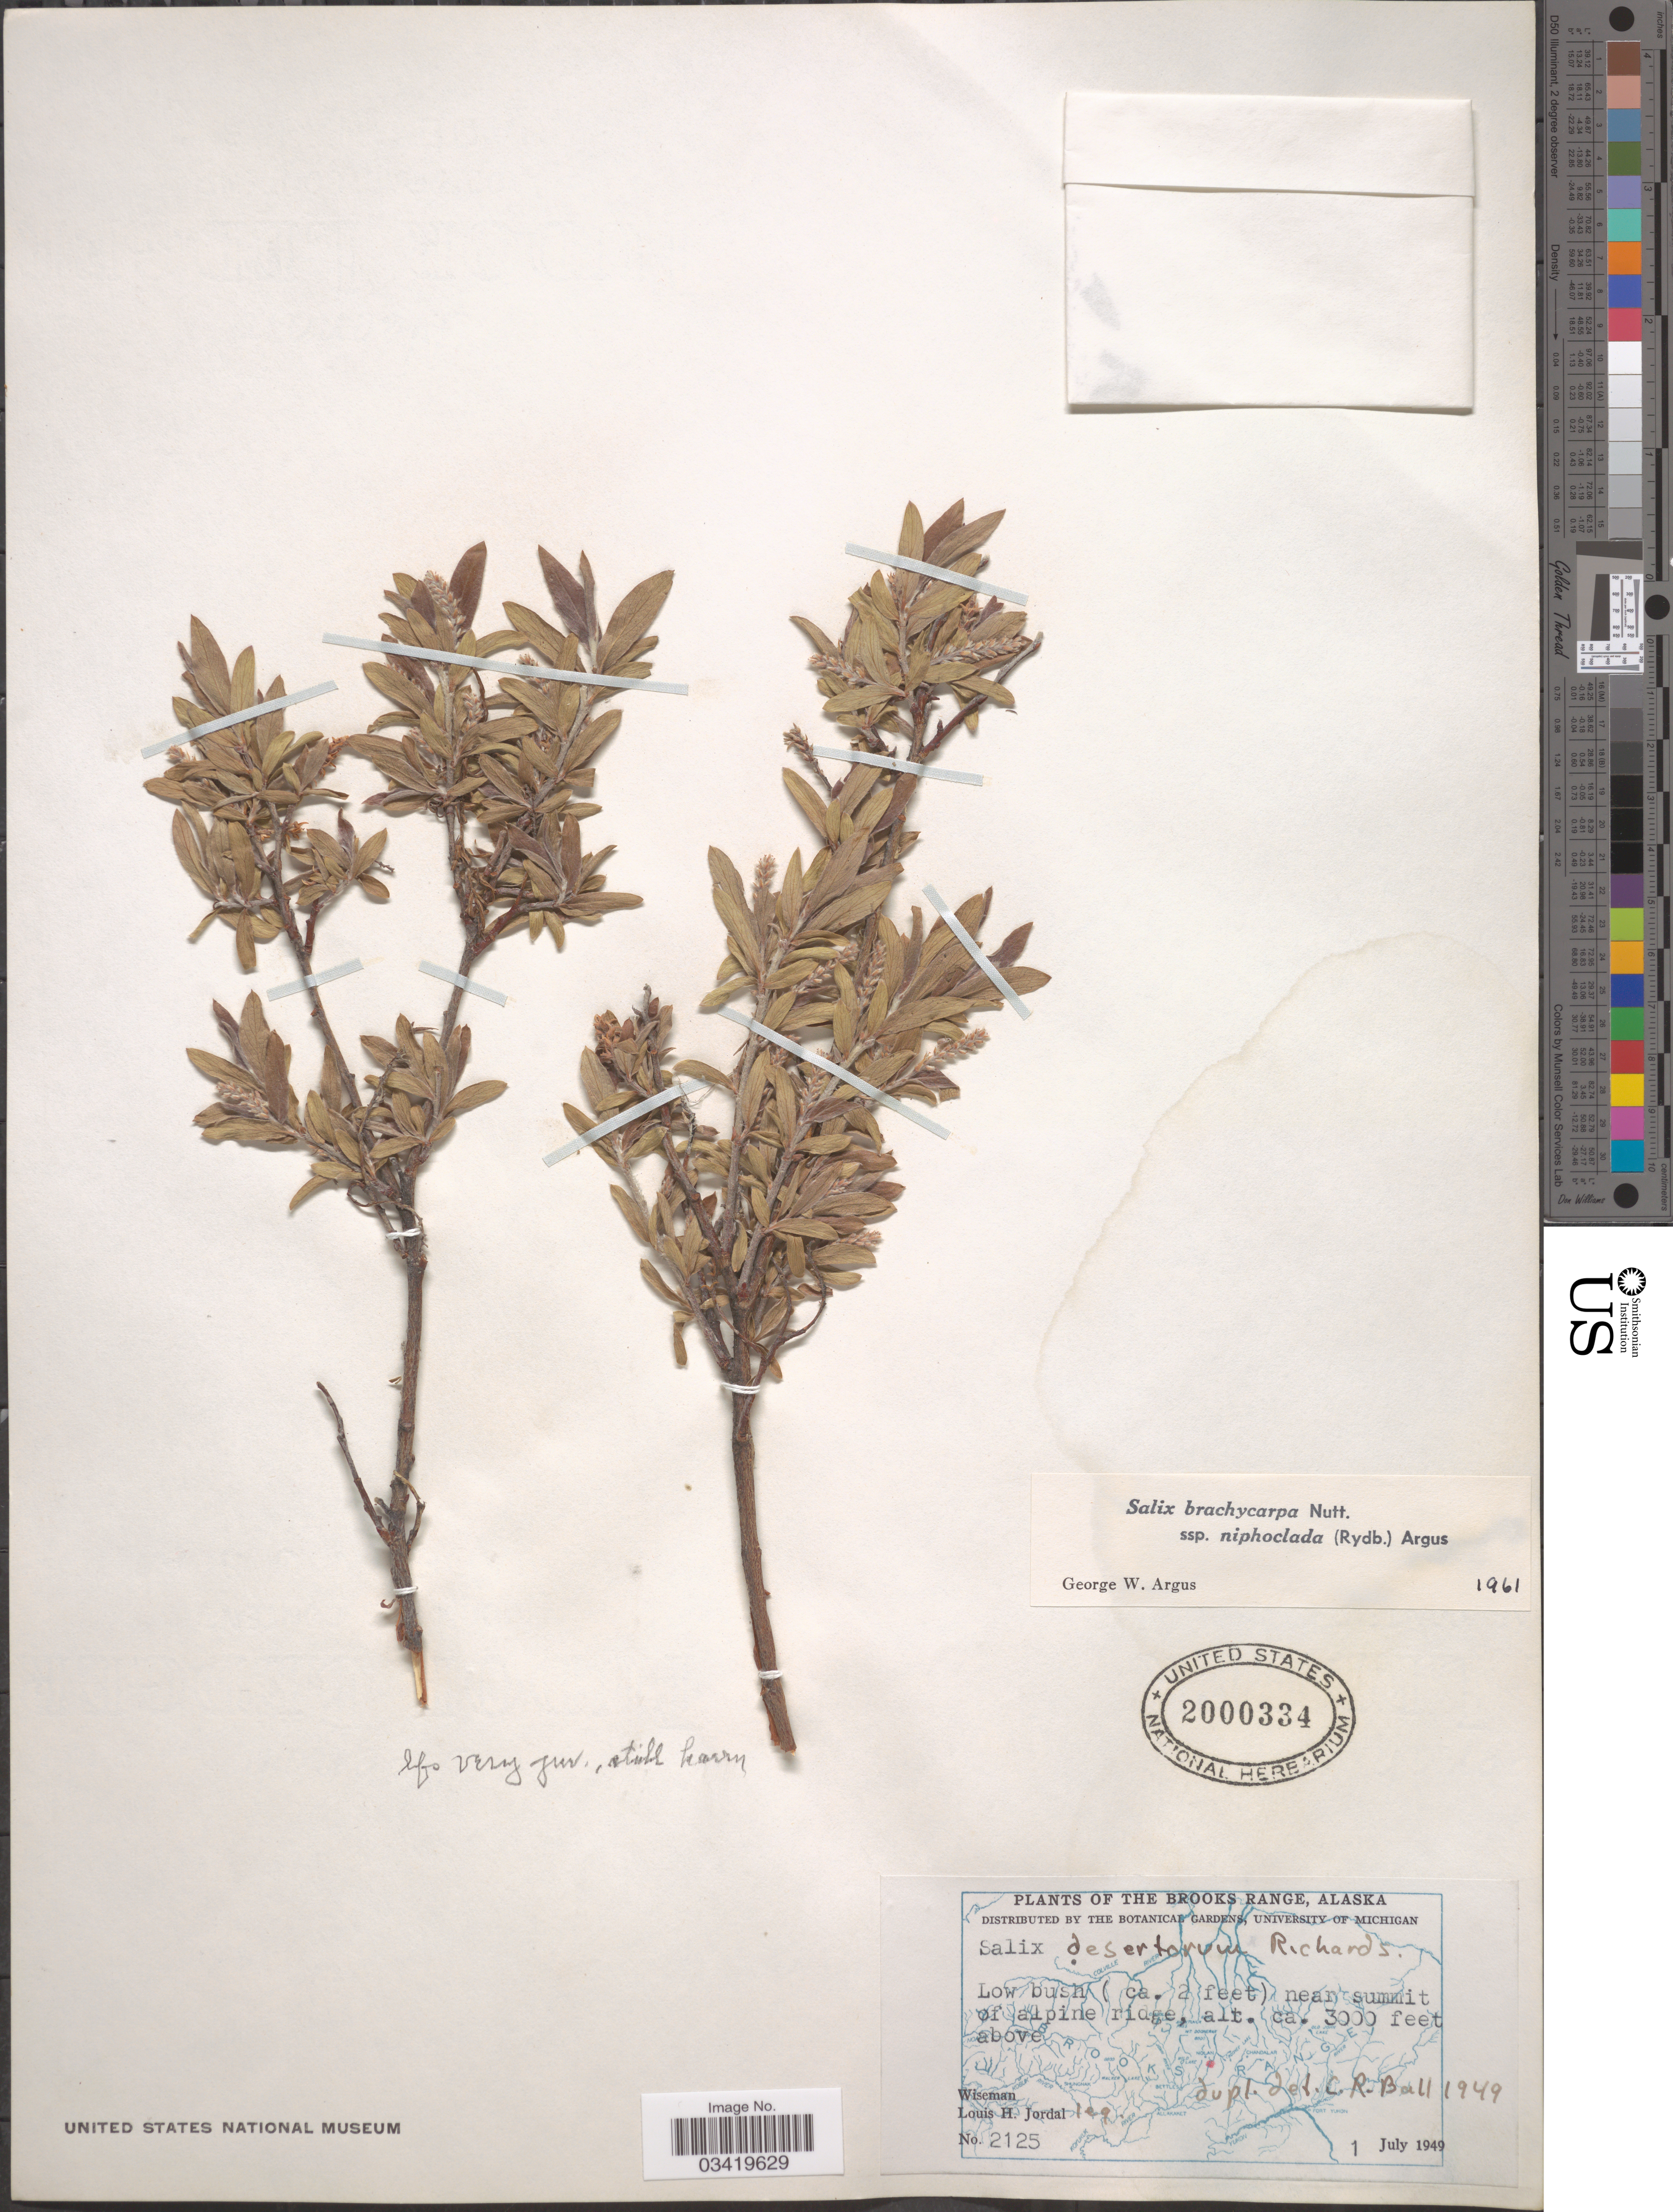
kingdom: Plantae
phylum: Tracheophyta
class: Magnoliopsida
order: Malpighiales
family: Salicaceae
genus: Salix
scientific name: Salix brachycarpa subsp. niphoclada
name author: (Rydb.) Argus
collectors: L. Jordal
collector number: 2125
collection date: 1949-07-01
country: United States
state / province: Alaska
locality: The Brooks Range. Above Wiseman.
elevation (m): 914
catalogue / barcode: US 2000334